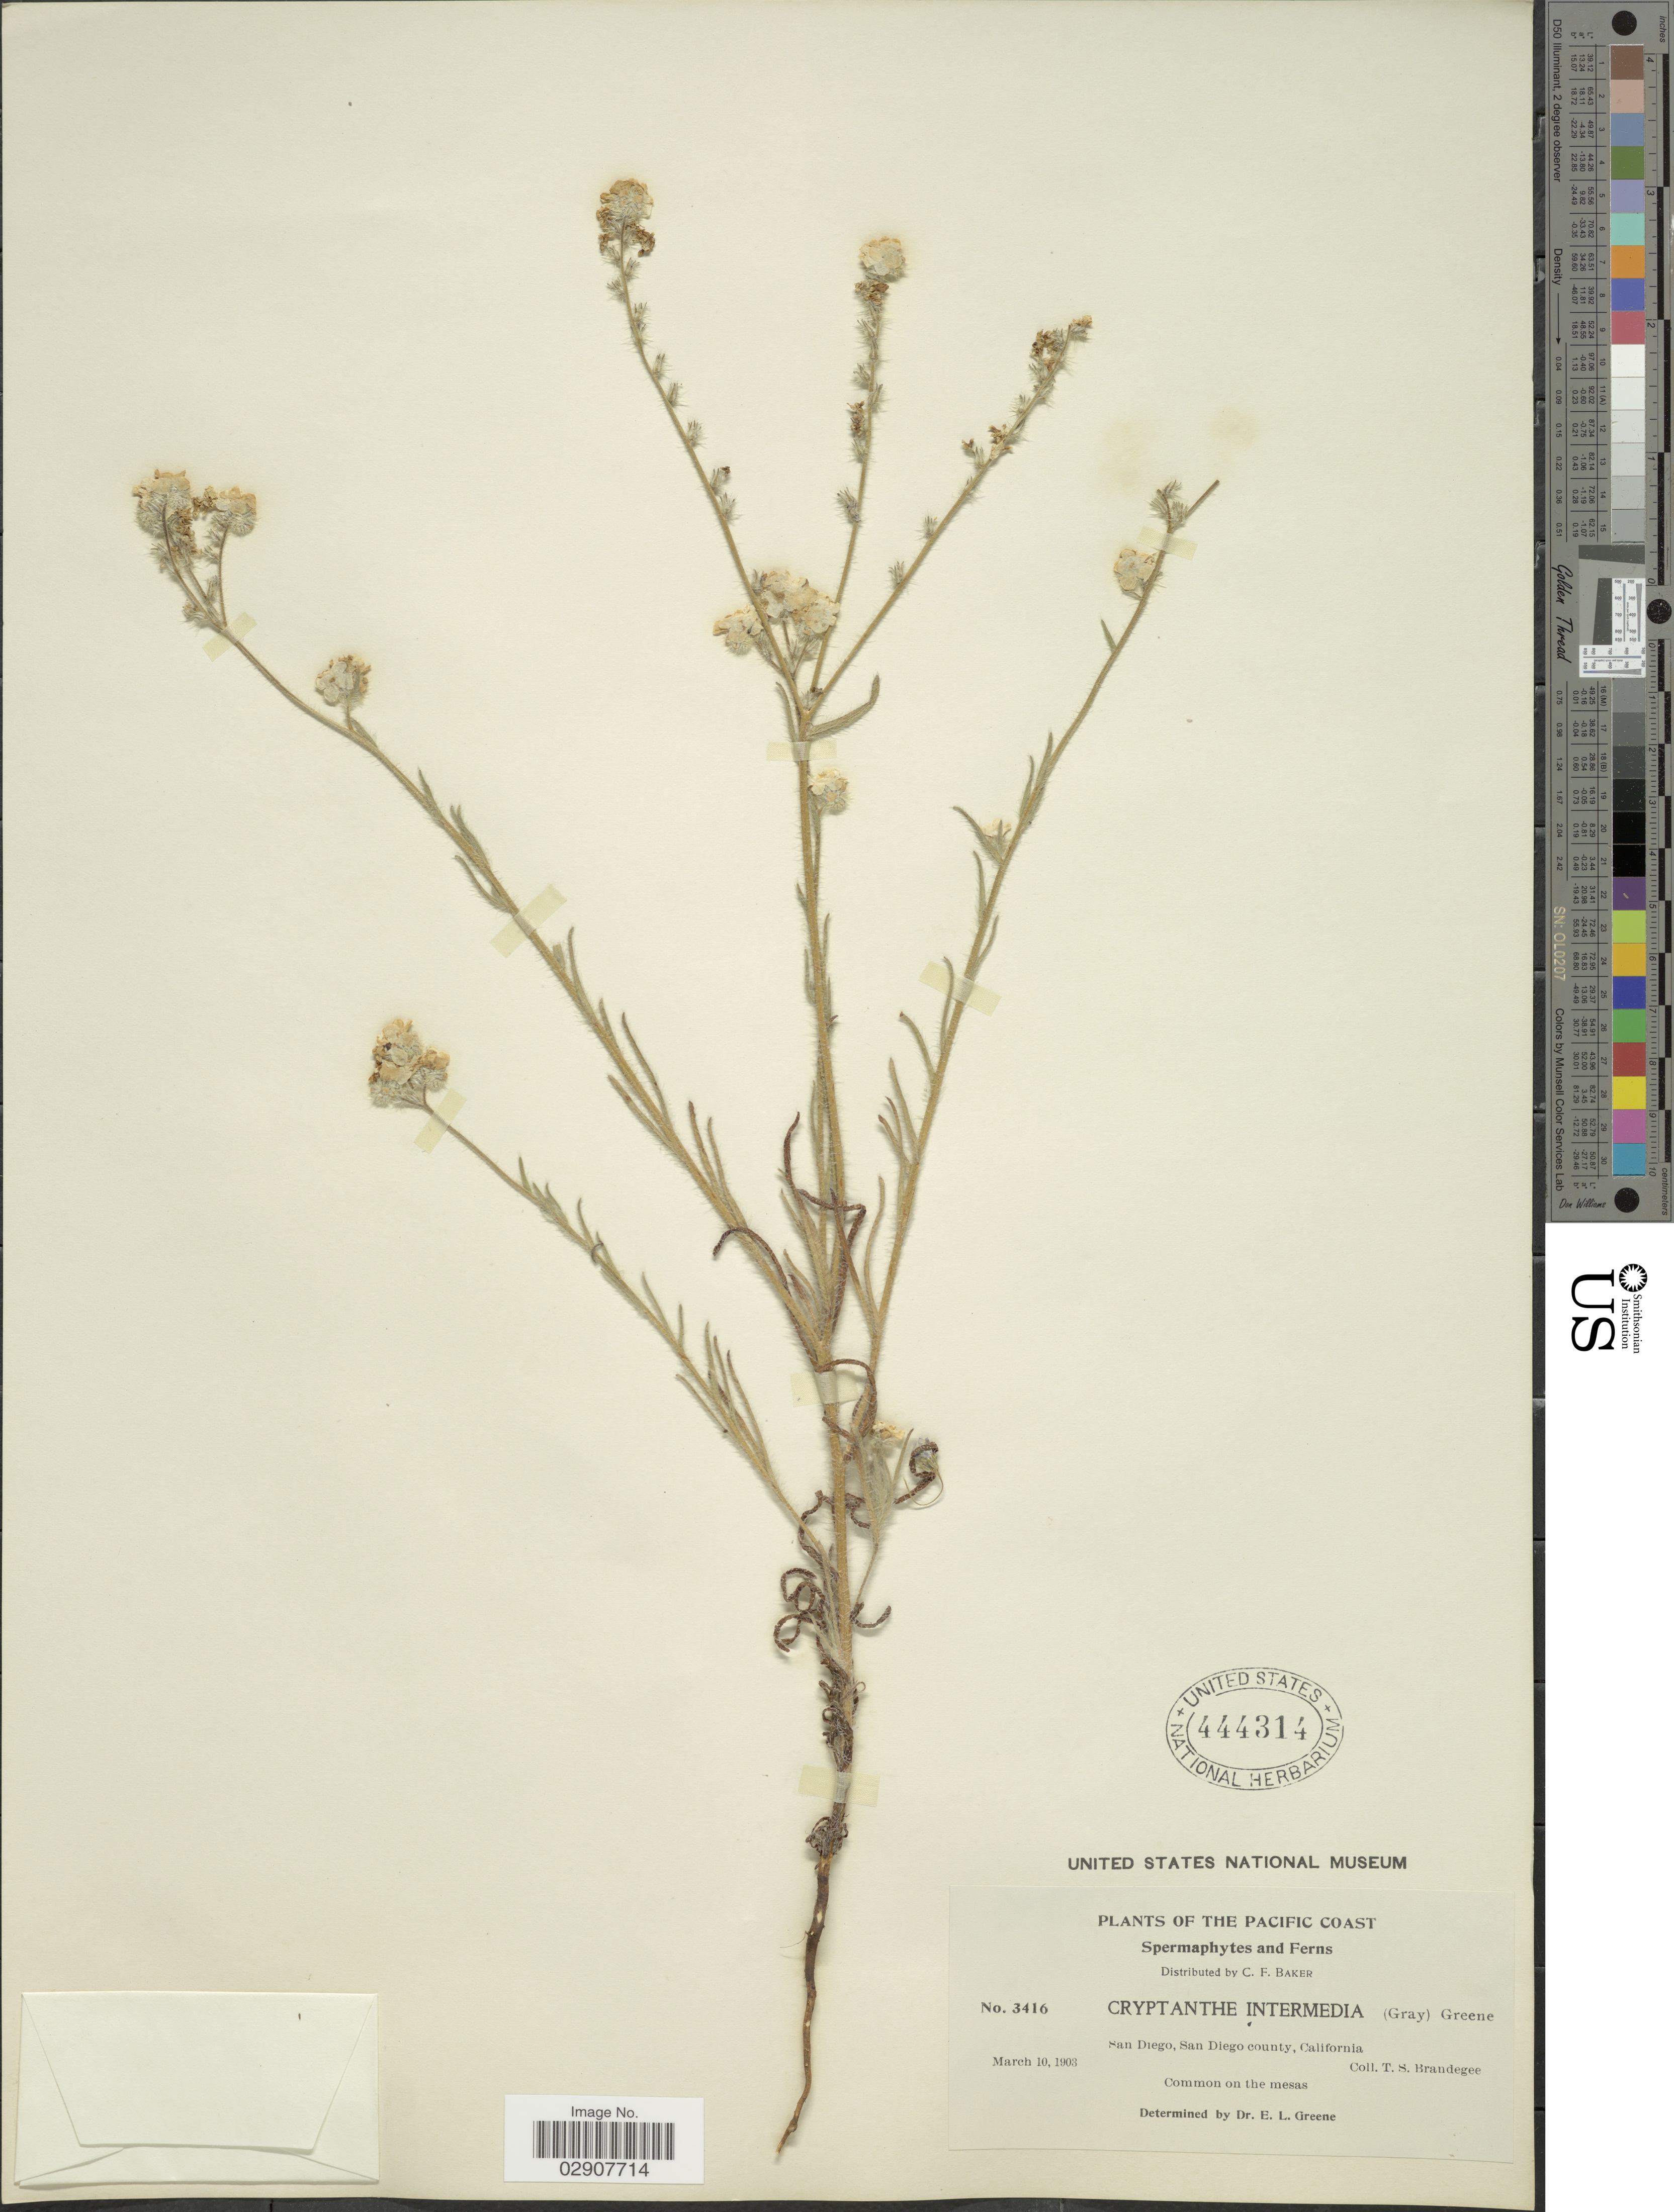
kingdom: Plantae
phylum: Tracheophyta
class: Magnoliopsida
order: Boraginales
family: Boraginaceae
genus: Cryptantha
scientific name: Cryptantha intermedia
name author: (A. Gray) Greene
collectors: T. S. Brandegee (herbarium)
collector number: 3416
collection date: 1903-03-10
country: United States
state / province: California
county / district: San Diego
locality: The Pacific Coast, San Diego, San Diego county.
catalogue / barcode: US 444314